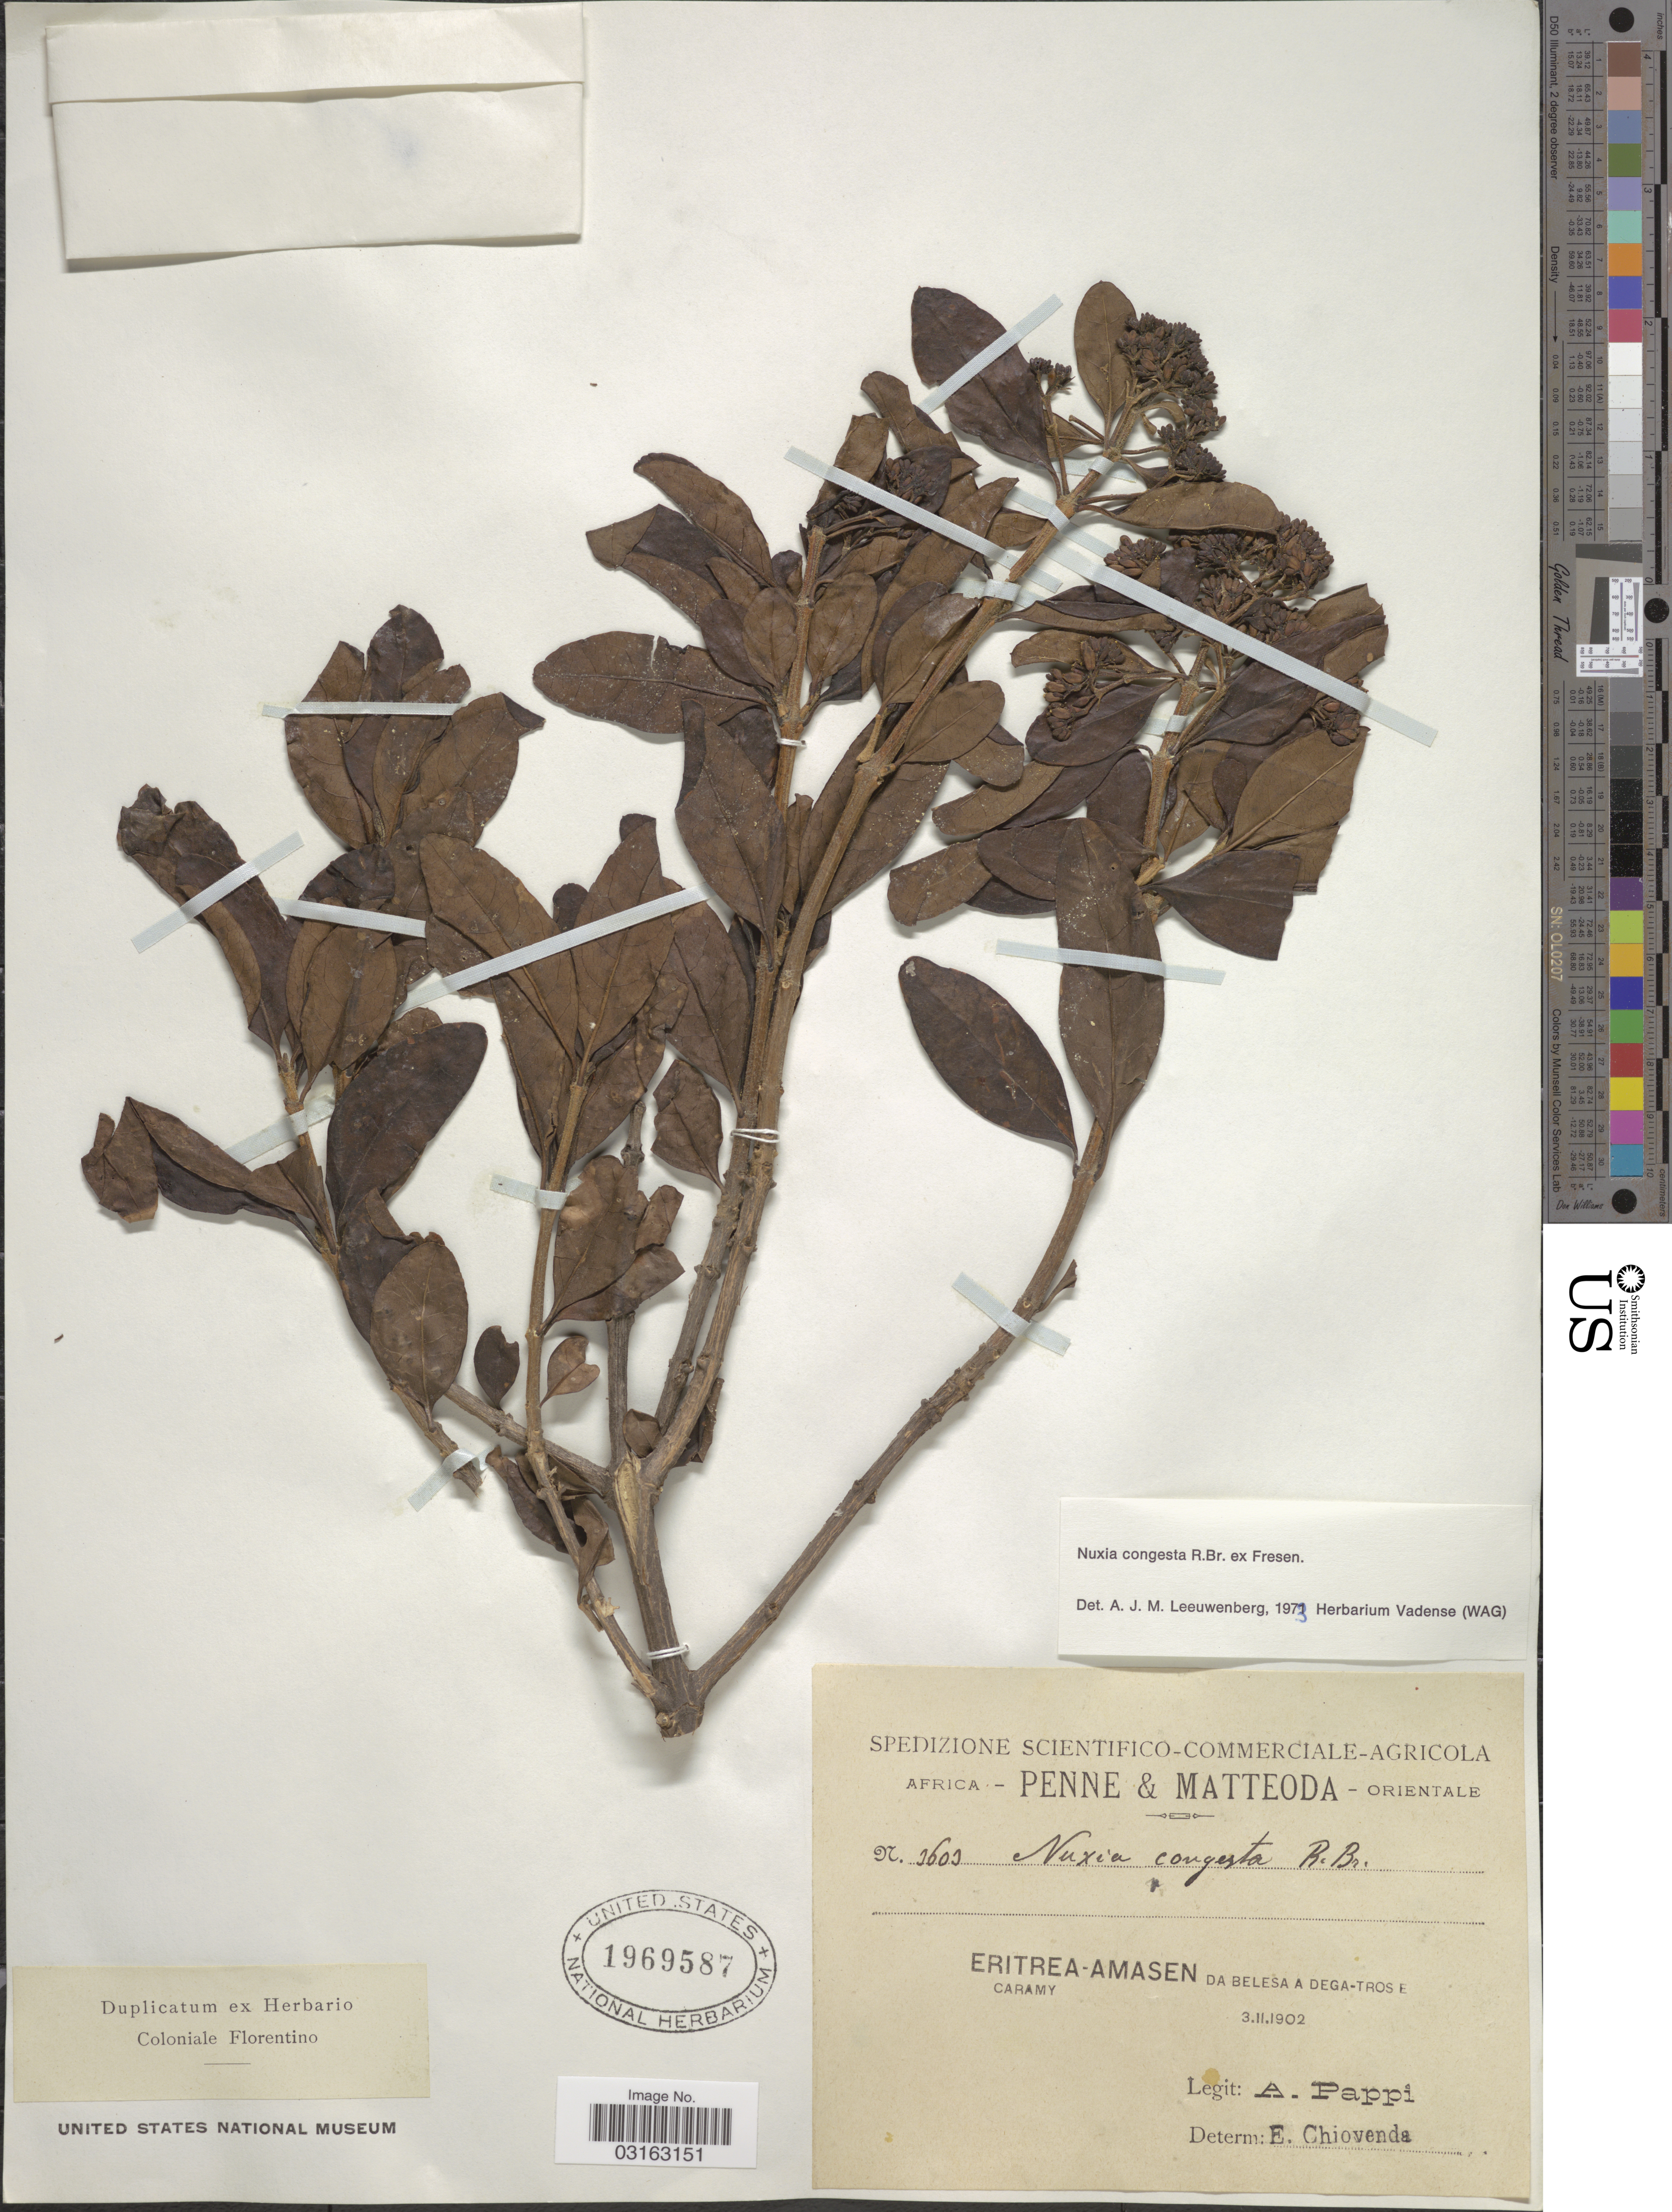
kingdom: Plantae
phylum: Tracheophyta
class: Magnoliopsida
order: Lamiales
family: Stilbaceae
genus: Nuxia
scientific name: Nuxia congesta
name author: R. Br. ex Fresen.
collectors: A. Pappi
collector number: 1603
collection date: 1902-02-03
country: Eritrea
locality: Amasen da Belesa a Dega-Tros e Caramy.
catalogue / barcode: US 1969587